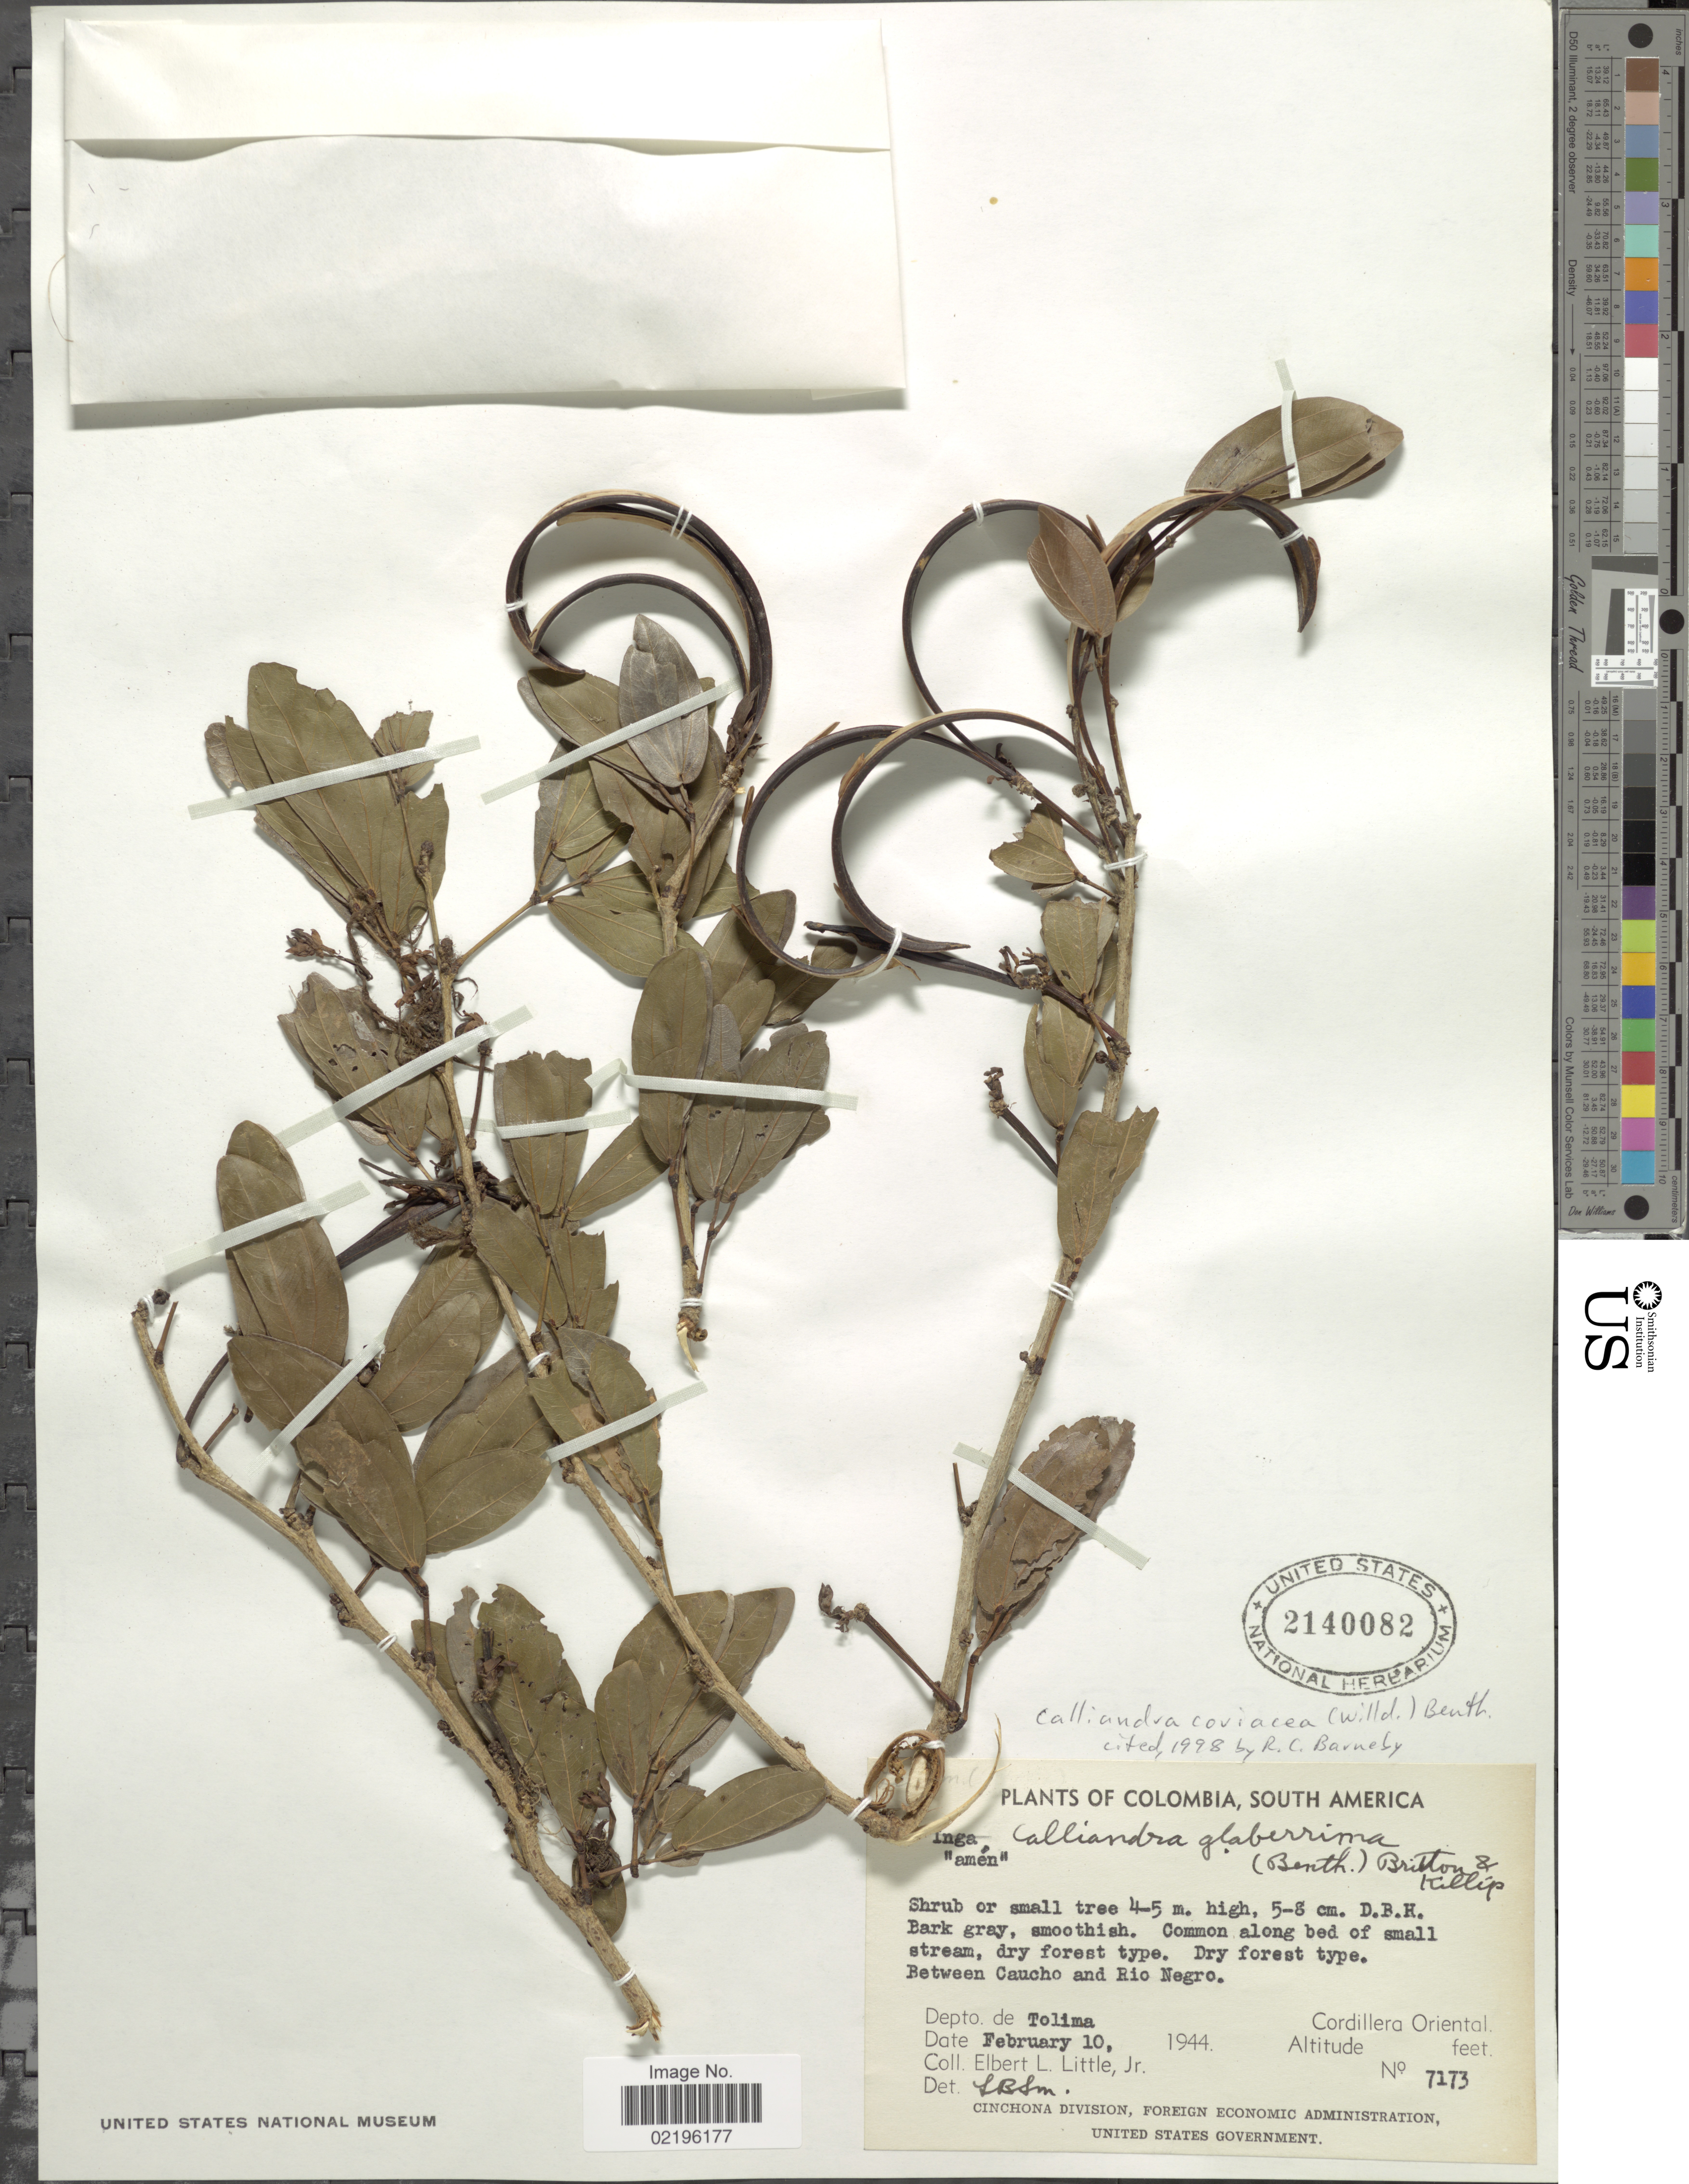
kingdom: Plantae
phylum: Tracheophyta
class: Magnoliopsida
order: Fabales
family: Fabaceae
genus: Calliandra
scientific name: Calliandra coriacea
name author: (Humb. & Bonpl. ex Willd.) Benth.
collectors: E. L. Little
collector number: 7173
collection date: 1944-02-10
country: Colombia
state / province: Tolima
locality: South America, Between Caucho and Rio Negro. Dept. de Tolima, Cordillera Oriental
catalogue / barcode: US 2140082